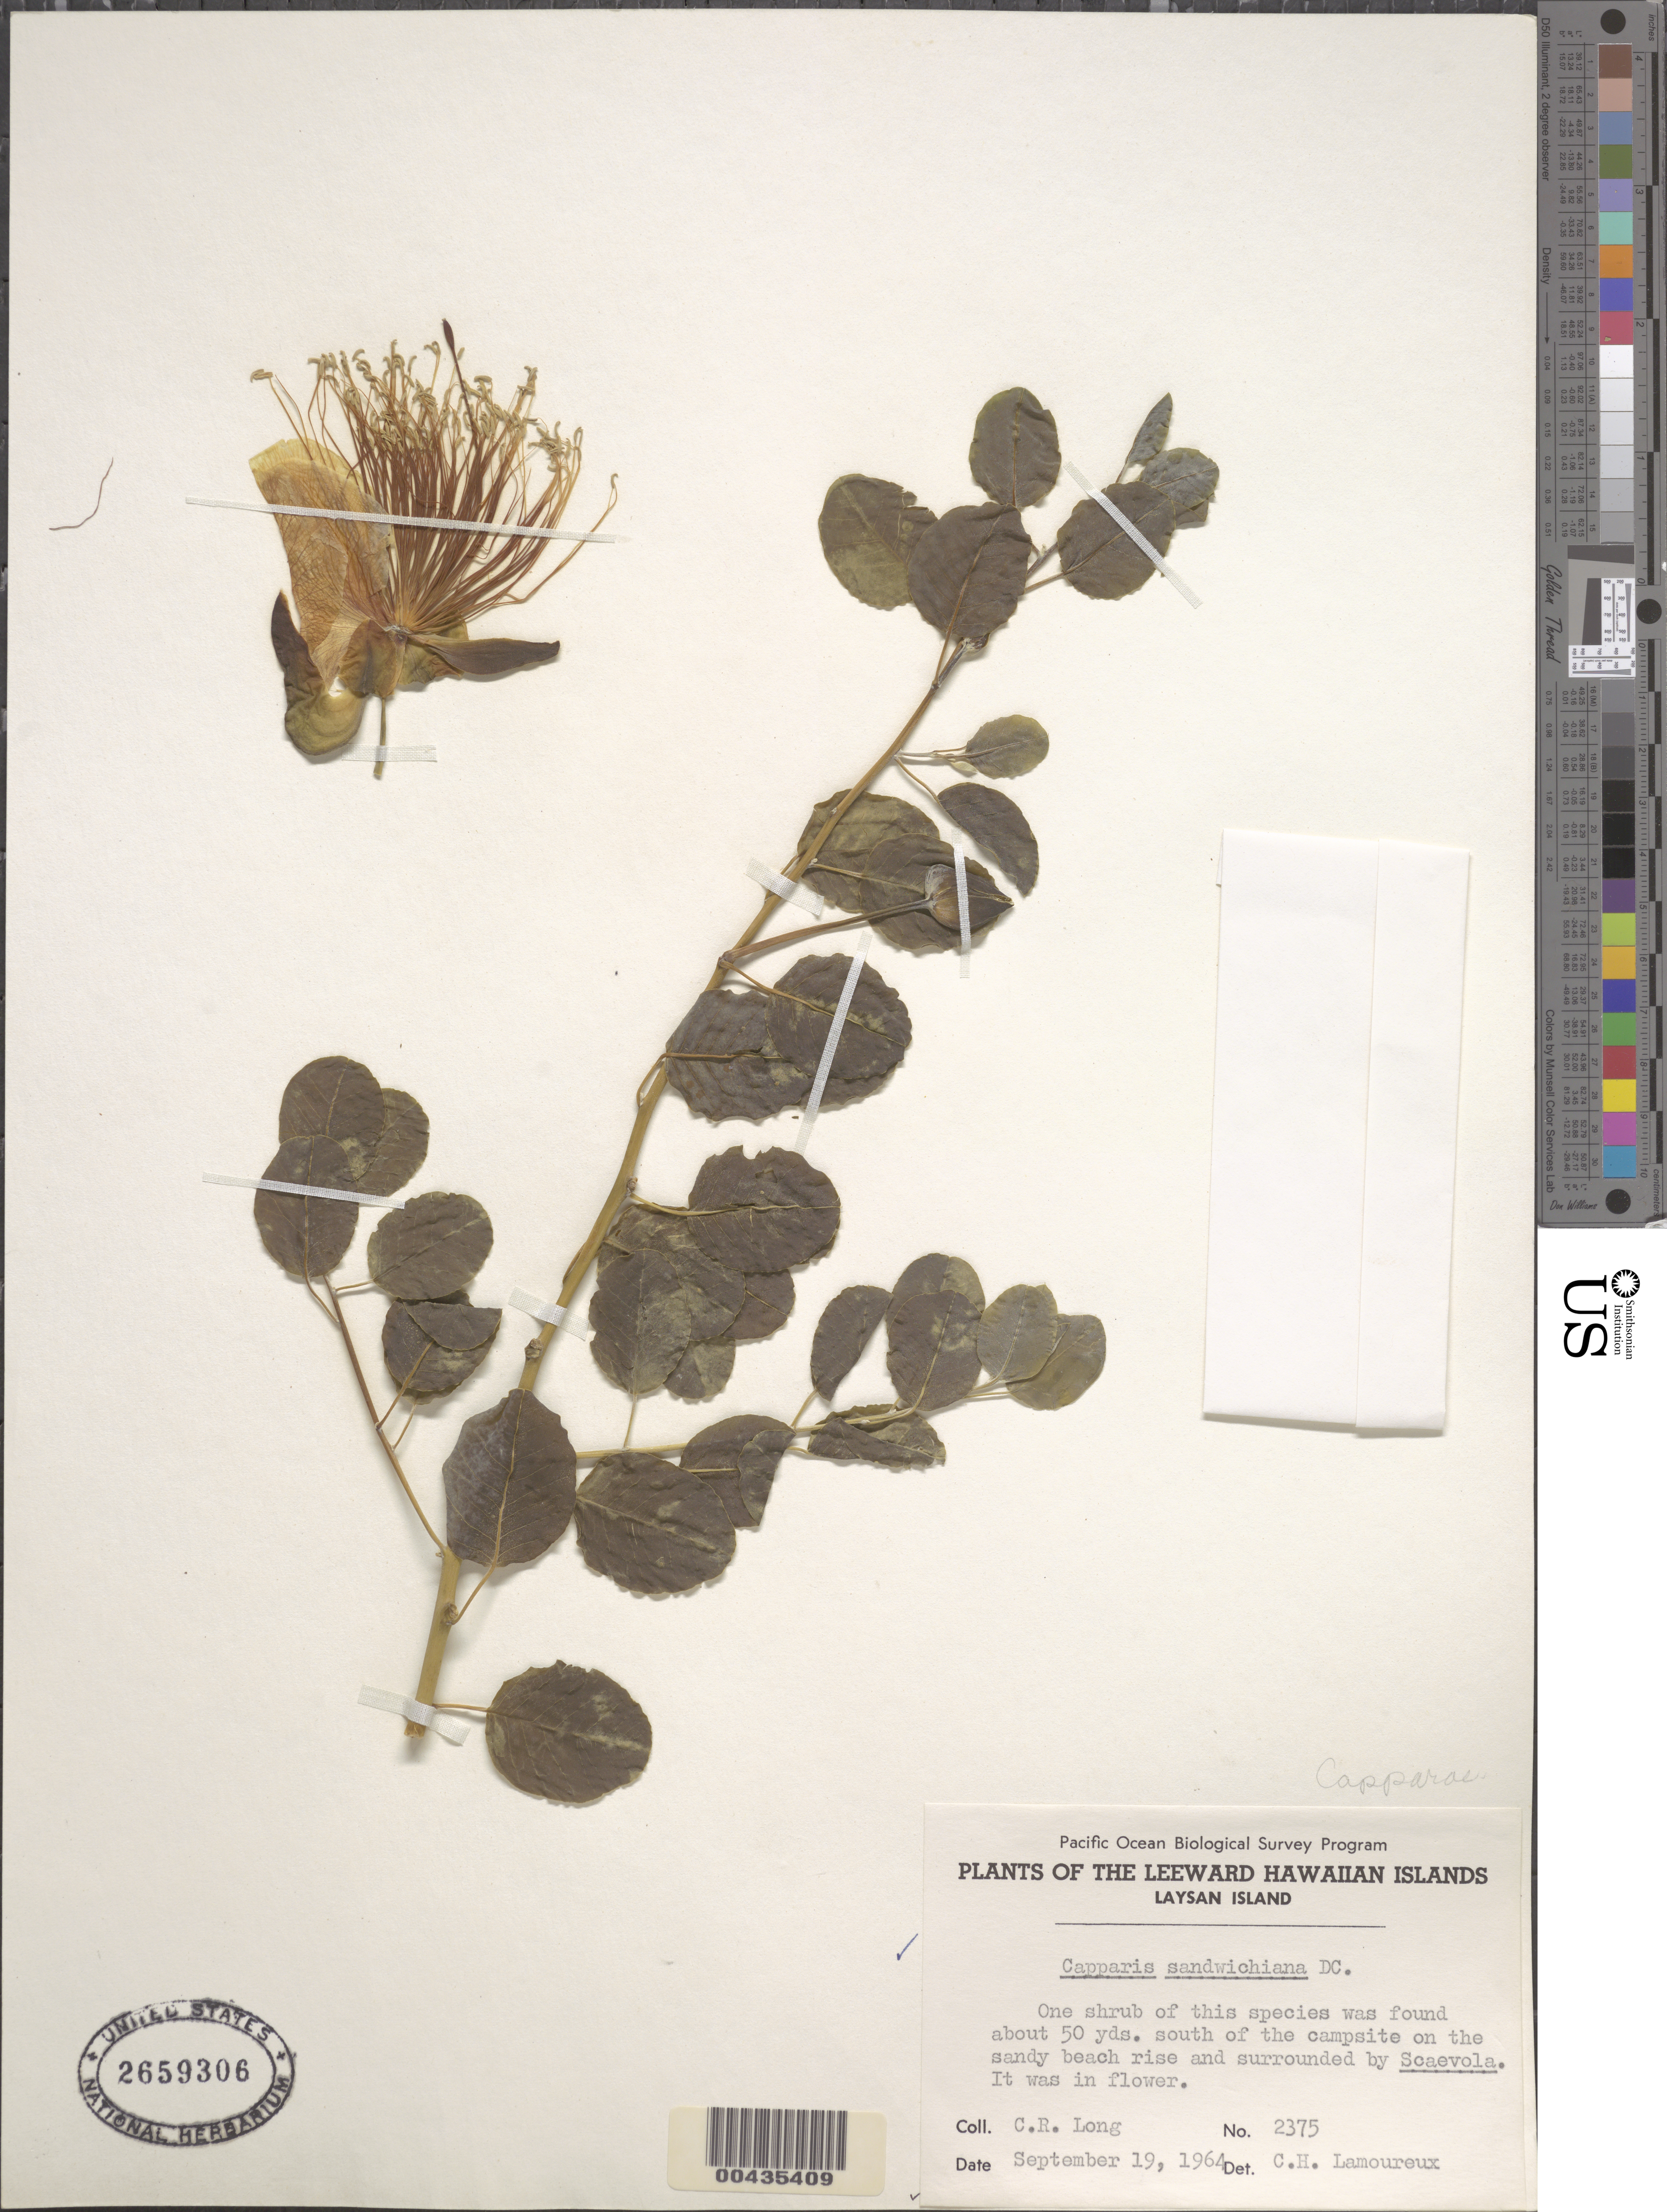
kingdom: Plantae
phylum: Tracheophyta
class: Magnoliopsida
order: Brassicales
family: Capparaceae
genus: Capparis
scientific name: Capparis sandwichiana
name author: DC.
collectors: C. Long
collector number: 2375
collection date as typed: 19 Sep 1964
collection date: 1964-09-19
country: United States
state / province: Hawaii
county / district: Honolulu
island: Laysan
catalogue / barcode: US 2659306